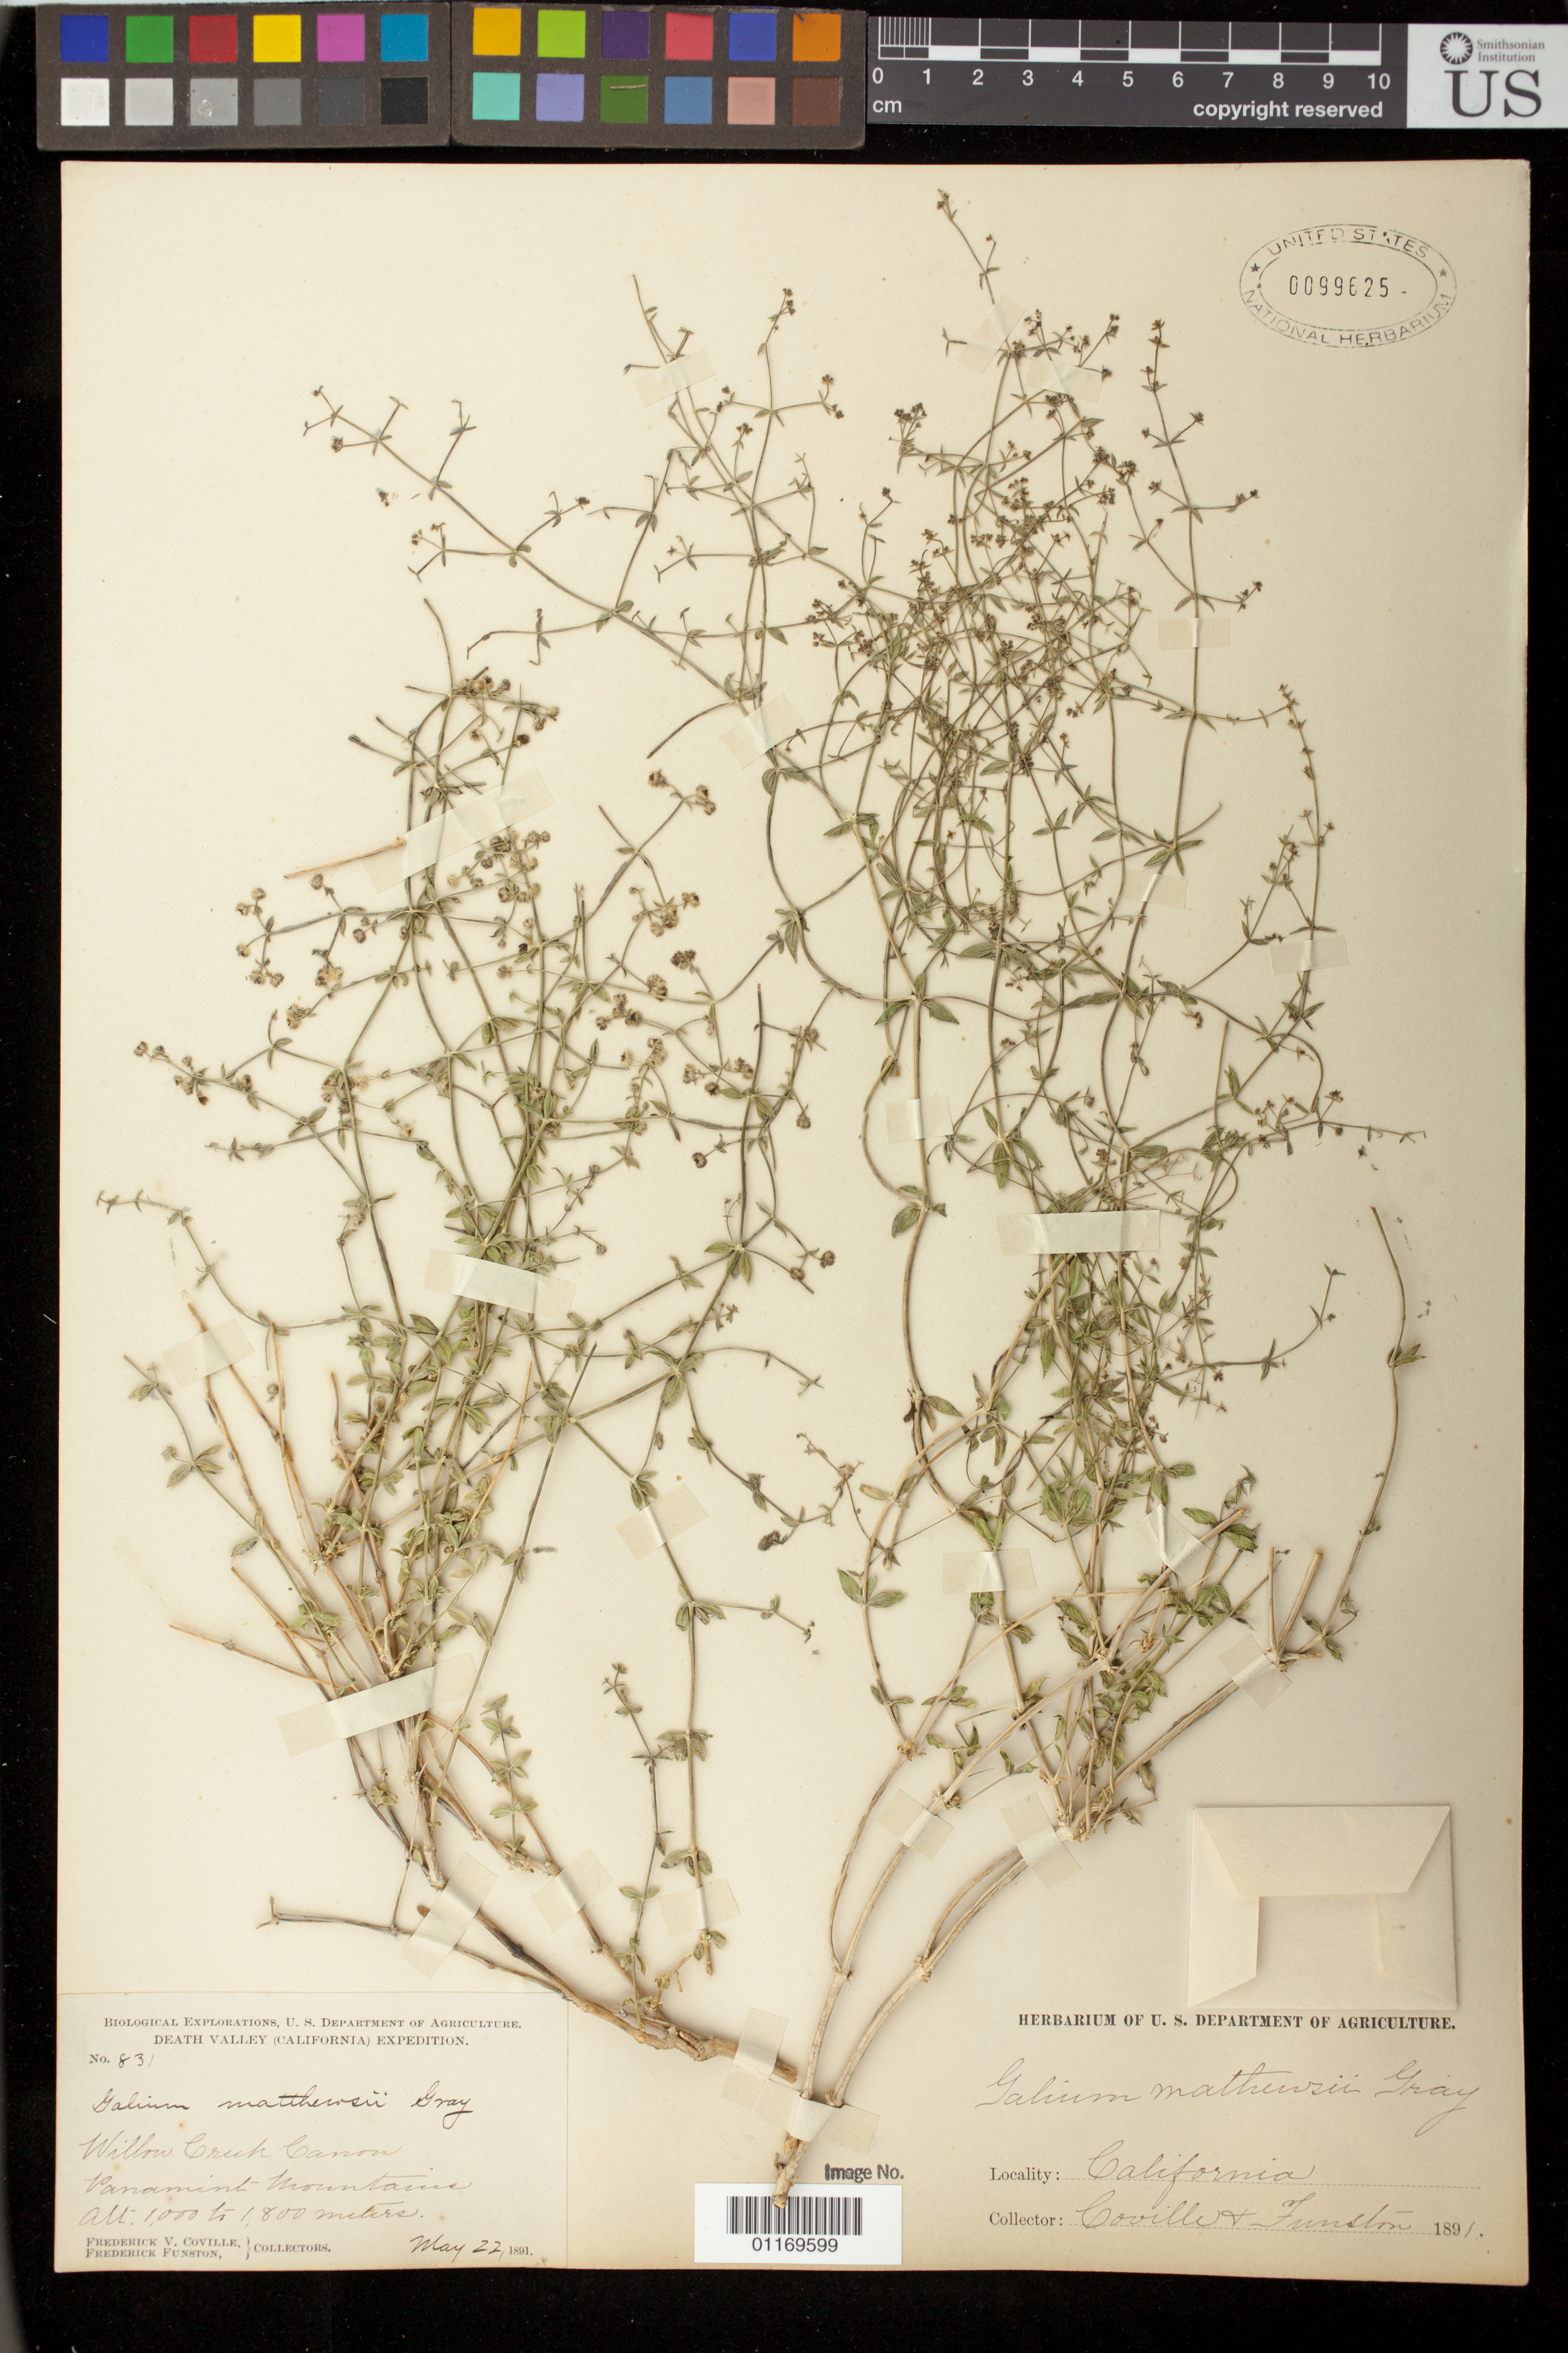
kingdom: Plantae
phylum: Tracheophyta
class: Magnoliopsida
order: Gentianales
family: Rubiaceae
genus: Galium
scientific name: Galium matthewsii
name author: A. Gray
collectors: F. V. Coville & F. Funston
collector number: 831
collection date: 1891-05-22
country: United States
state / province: California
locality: Willow Creek Canon, Panamint Mountains; Death Valley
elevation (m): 1000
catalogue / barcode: US 99625